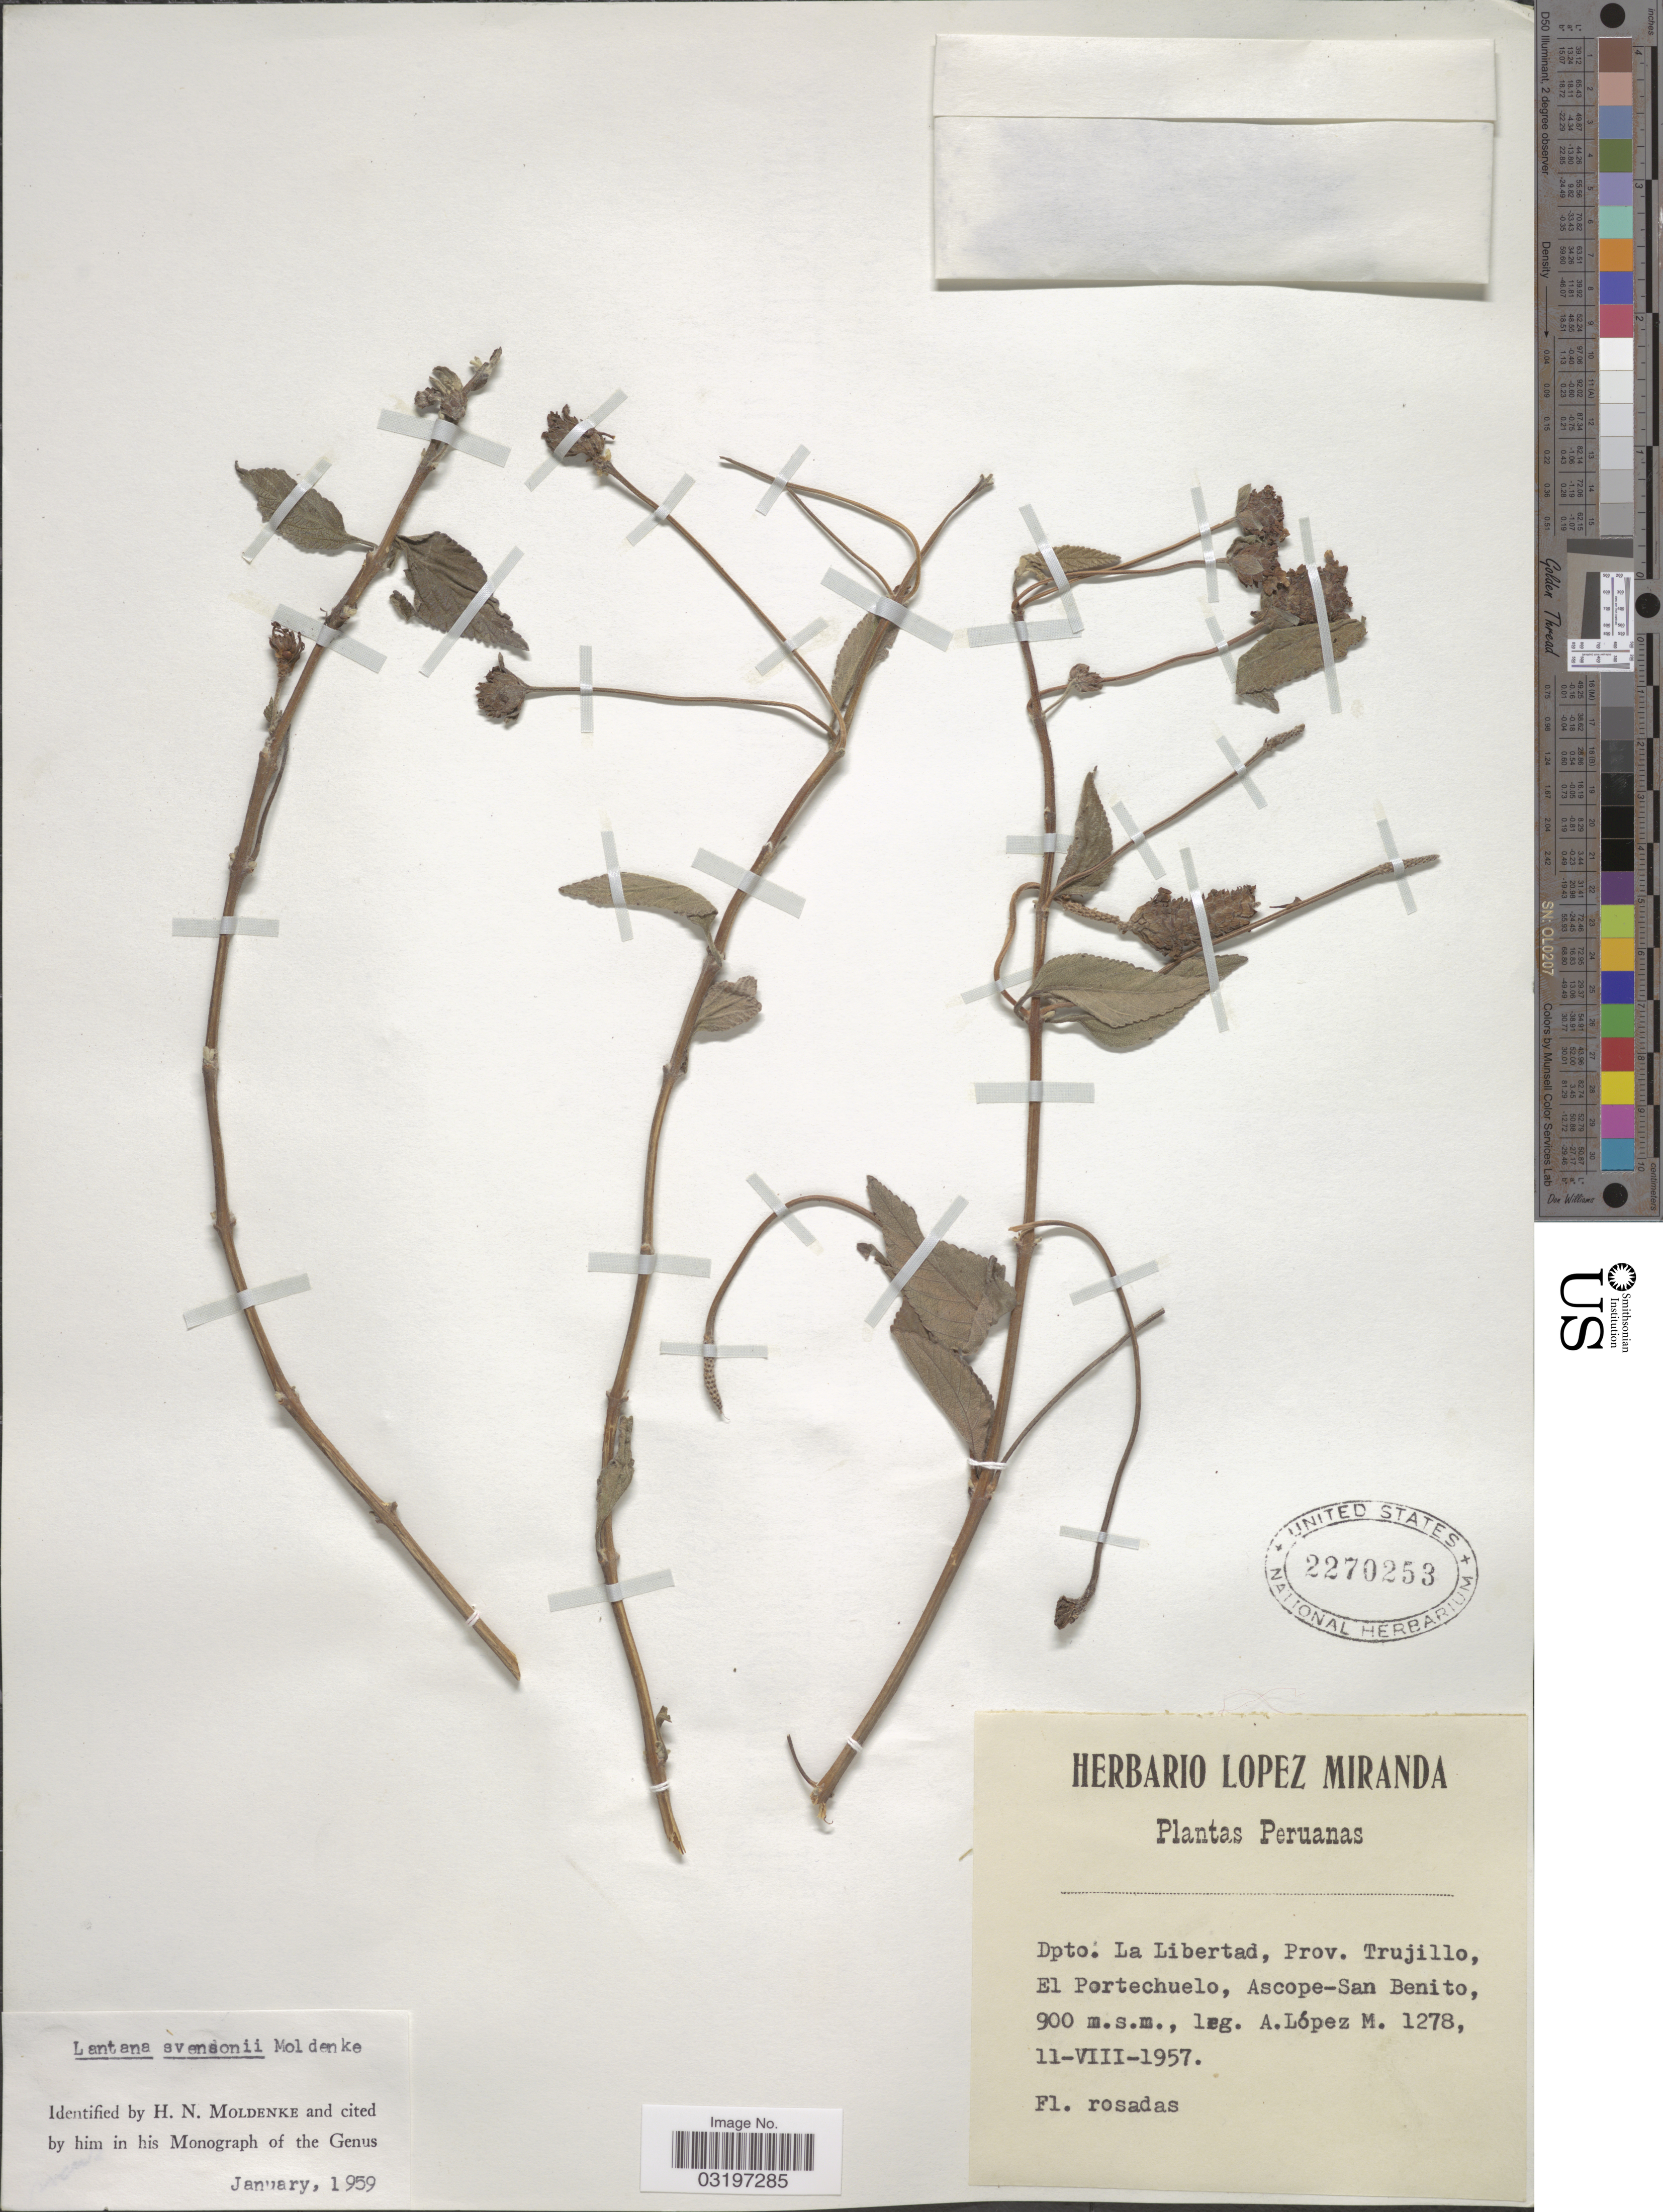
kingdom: Plantae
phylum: Tracheophyta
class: Magnoliopsida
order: Lamiales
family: Verbenaceae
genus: Lantana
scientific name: Lantana svensonii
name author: Moldenke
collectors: A. López M.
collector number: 1278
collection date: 1957-08-11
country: Peru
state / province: La Libertad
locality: Dpto. La Libertad, Prov. Trujillo, El Portechuelo, Ascope-San Benito.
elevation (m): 900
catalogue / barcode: US 2270253